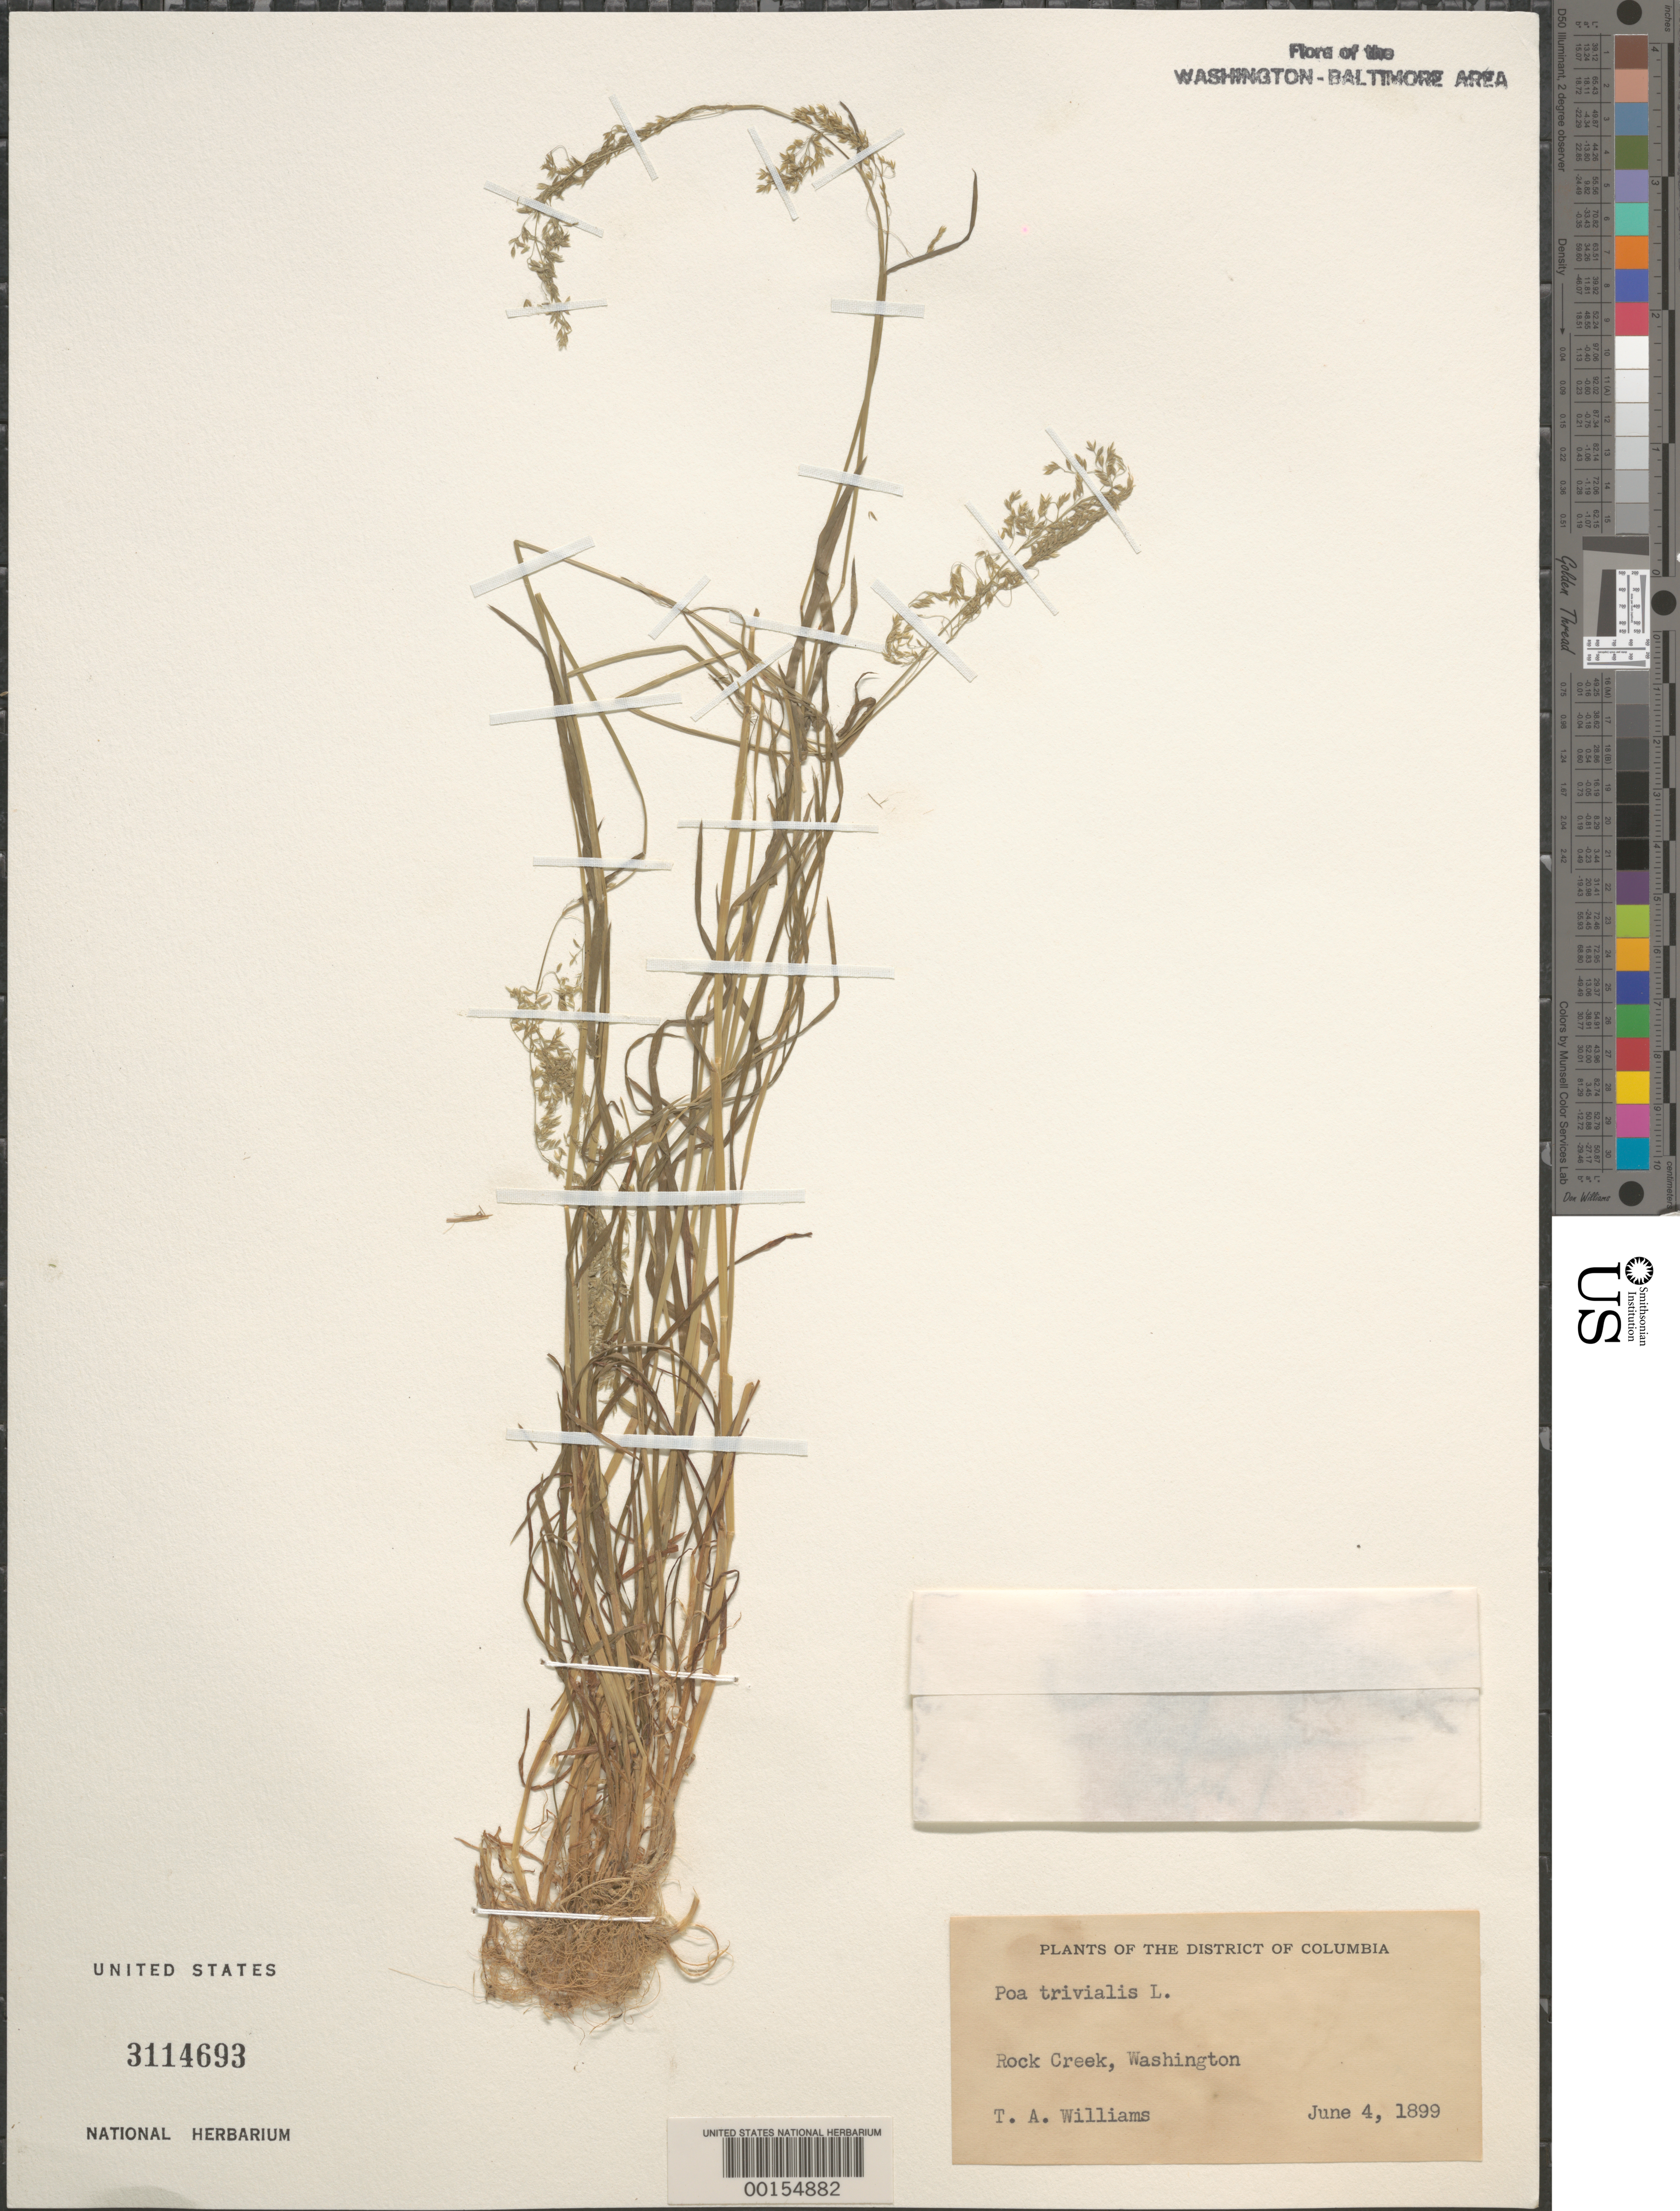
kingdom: Plantae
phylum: Tracheophyta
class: Liliopsida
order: Poales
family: Poaceae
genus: Poa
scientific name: Poa trivialis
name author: L.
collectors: T. A. Williams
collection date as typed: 04 Jun 1899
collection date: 1899-06-04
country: United States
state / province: District of Columbia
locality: Rock Creek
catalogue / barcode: US 3114693